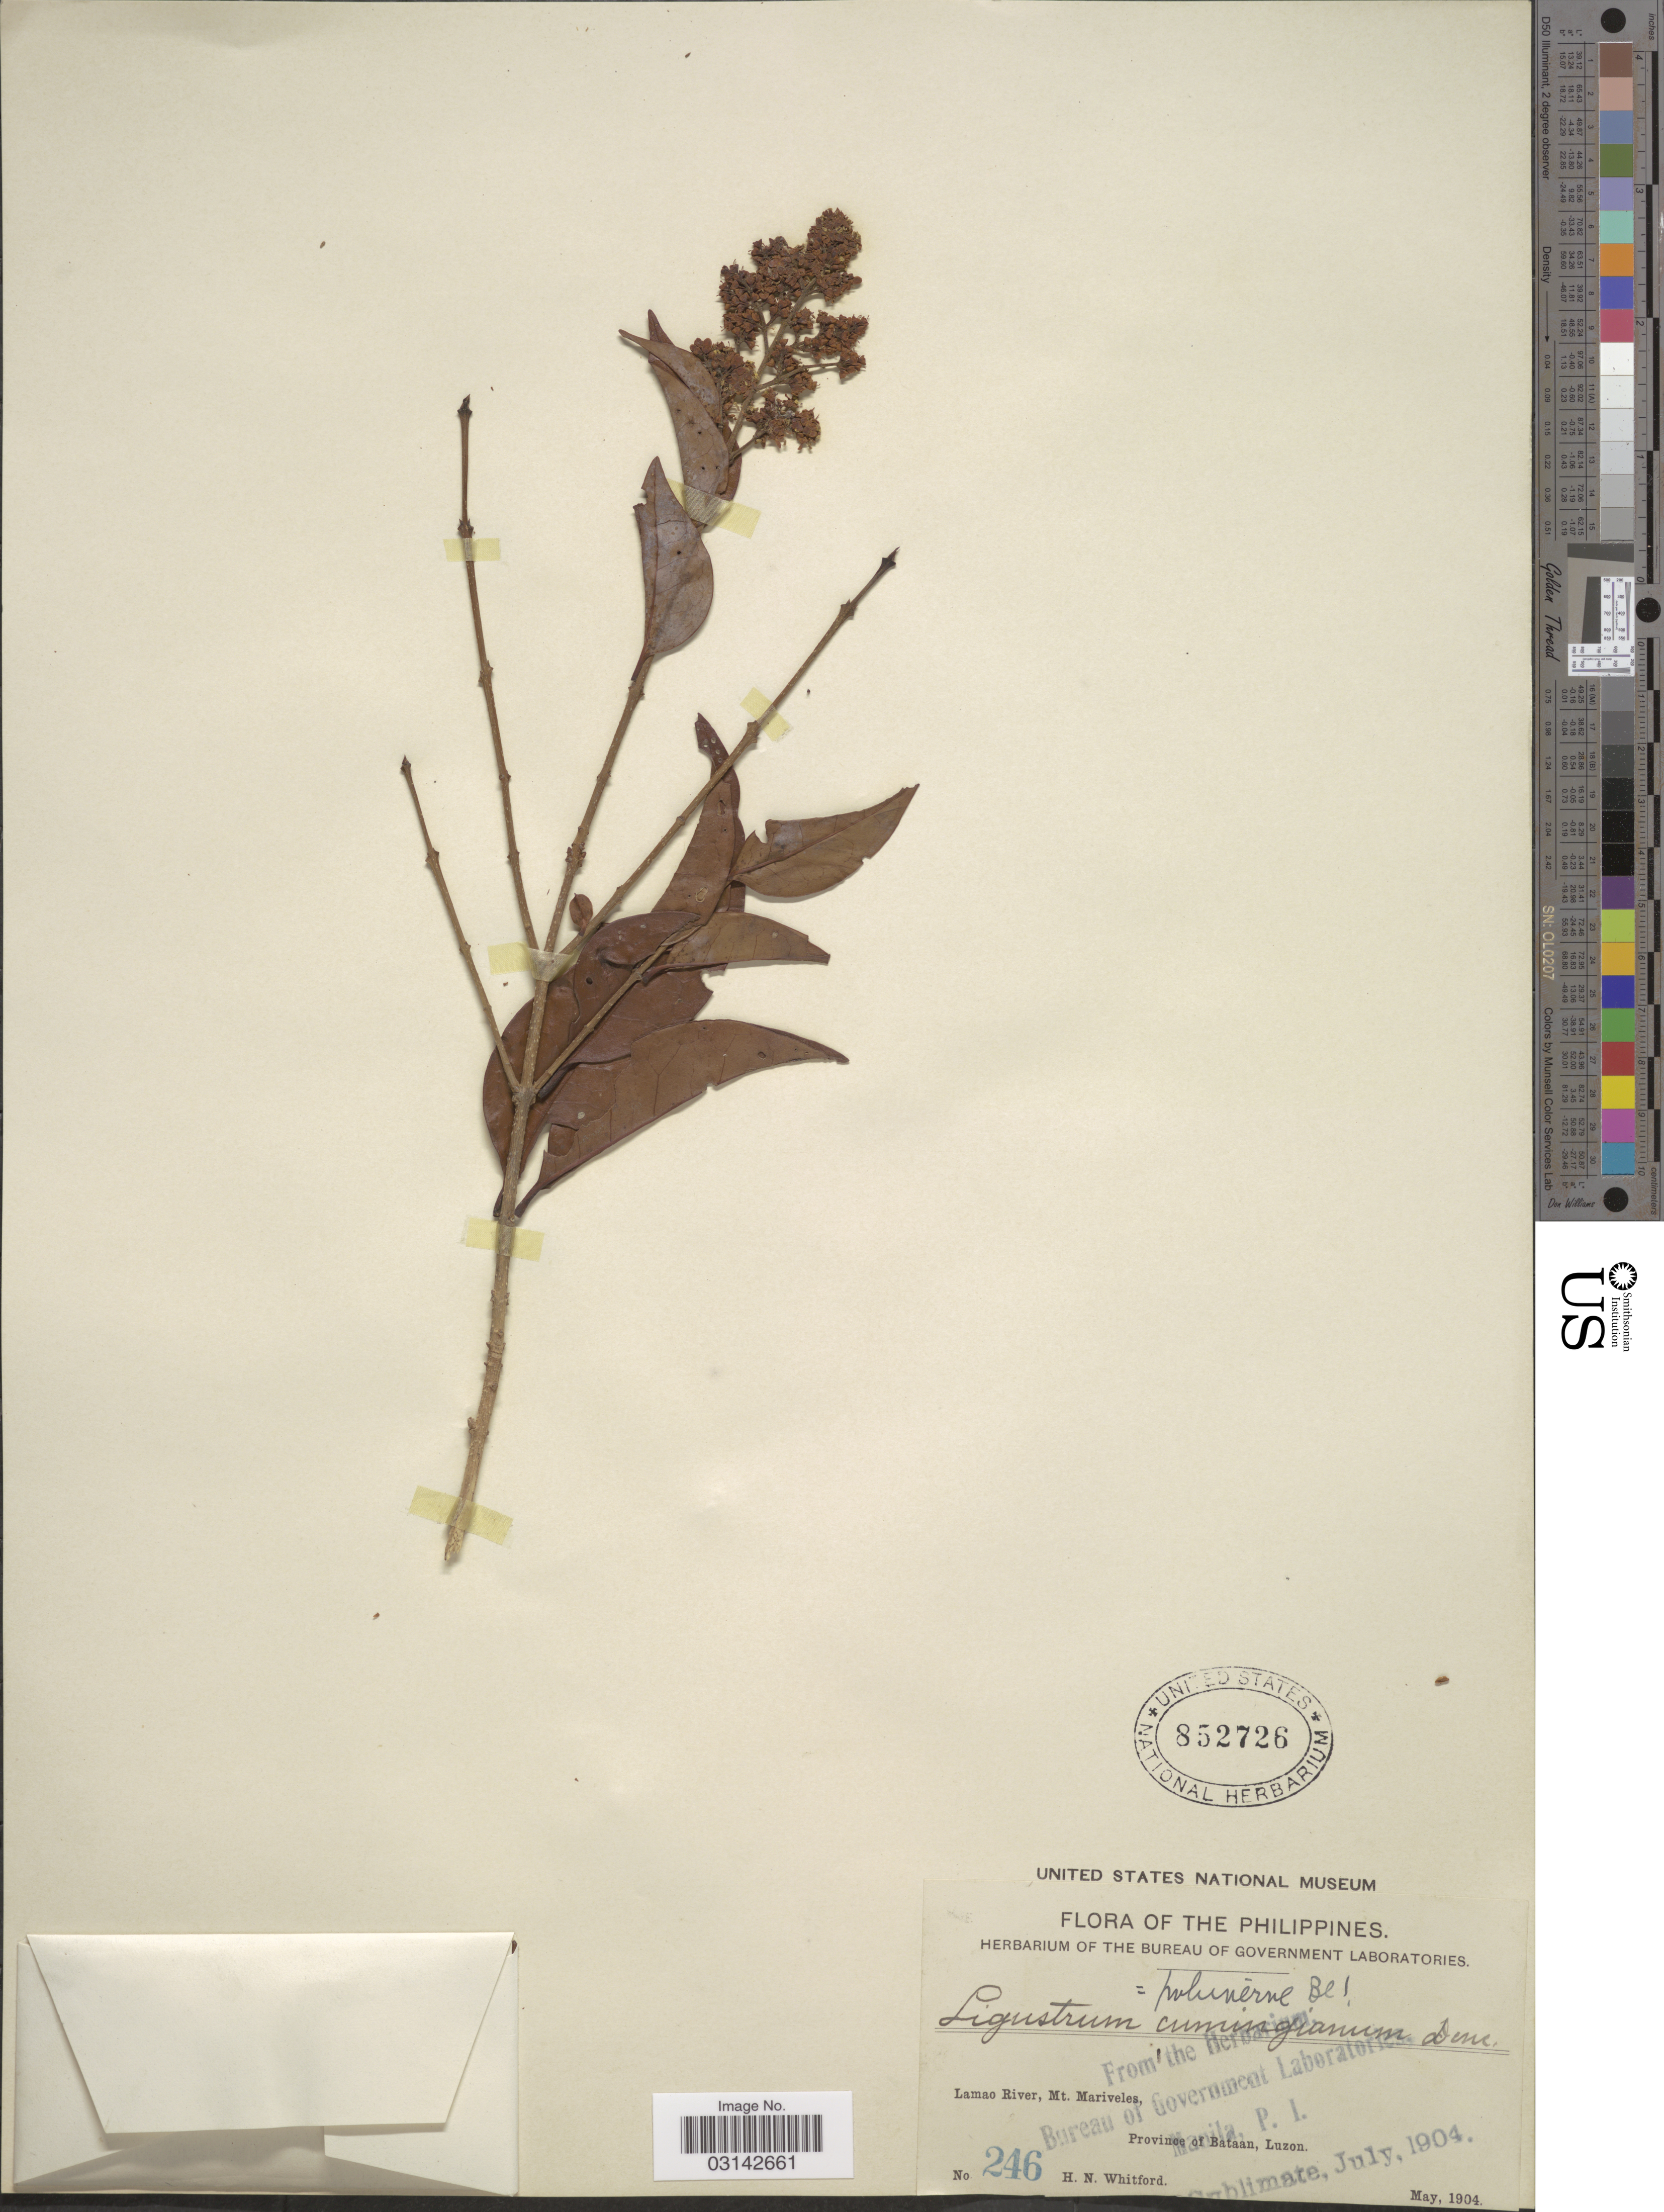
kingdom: Plantae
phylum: Tracheophyta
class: Magnoliopsida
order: Lamiales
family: Oleaceae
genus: Ligustrum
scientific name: Ligustrum sp.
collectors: H. N. Whitford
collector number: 246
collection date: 1904-05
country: Philippines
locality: Lamao River, Mt. Mariveles, Province of Bataan, Luzon.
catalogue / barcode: US 852726